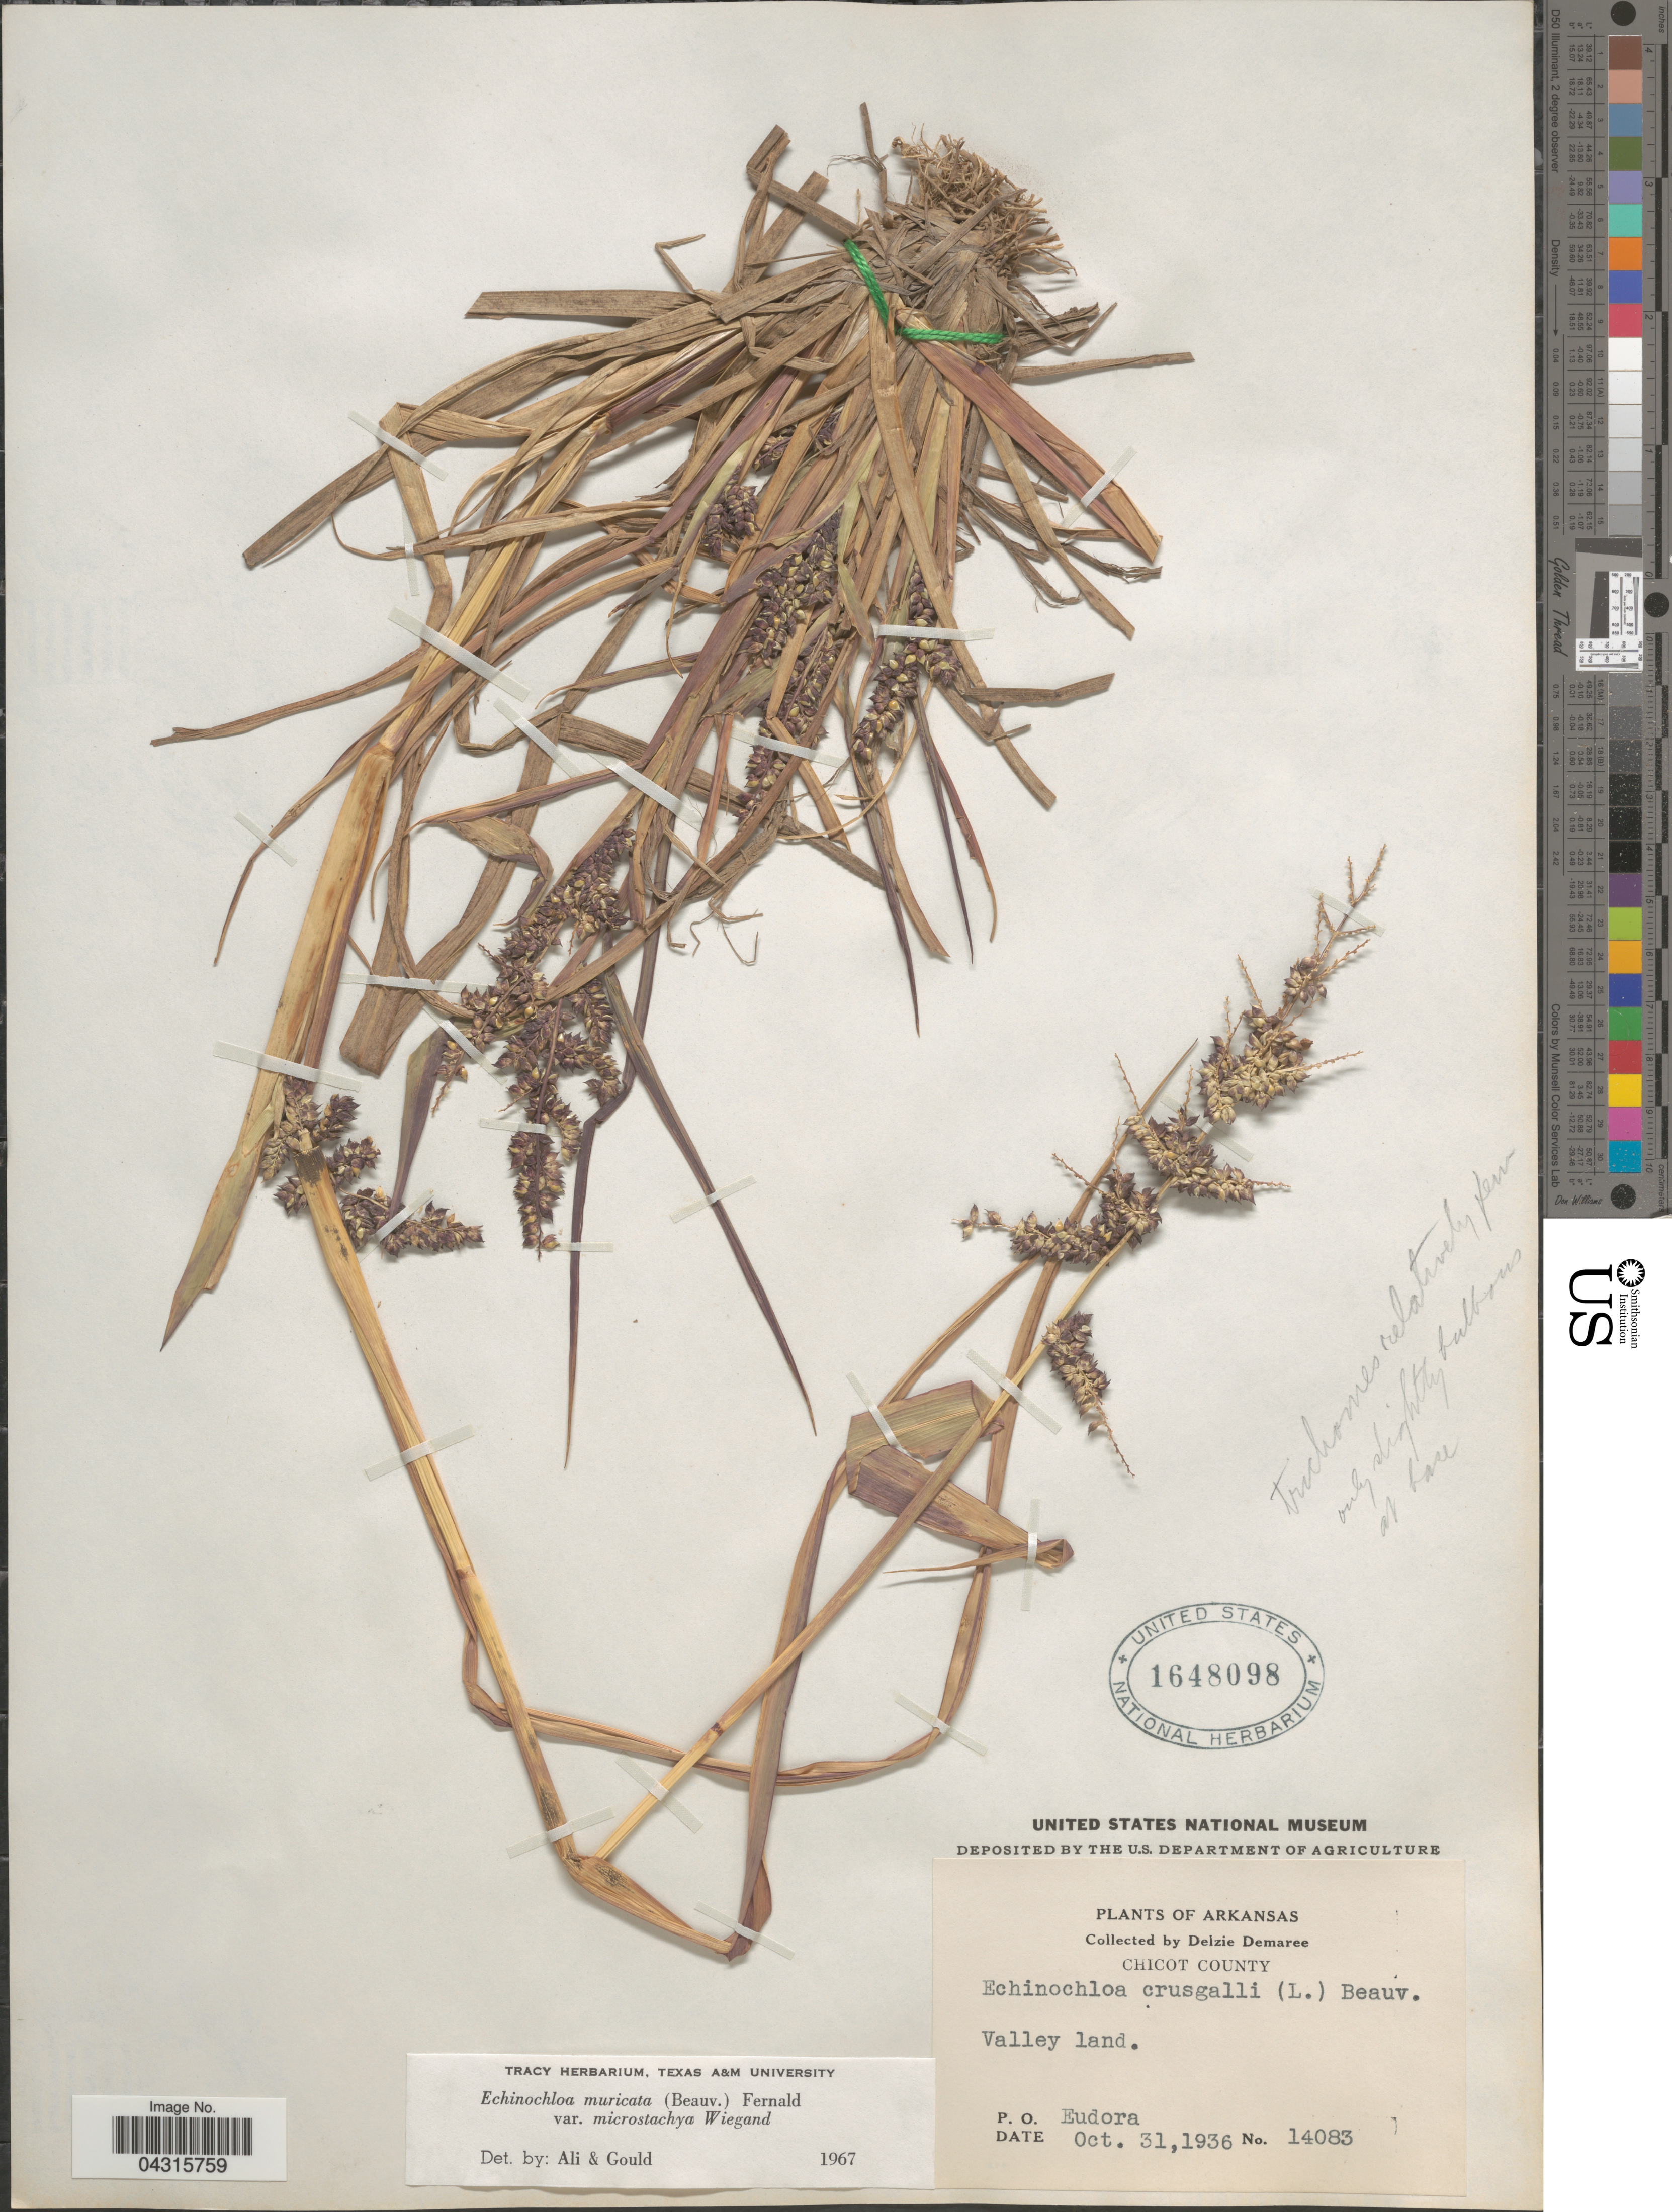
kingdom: Plantae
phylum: Tracheophyta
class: Liliopsida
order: Poales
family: Poaceae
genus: Echinochloa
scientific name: Echinochloa muricata var. microstachya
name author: Wiegand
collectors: D. Demaree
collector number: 14083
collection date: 1936-10-31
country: United States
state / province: Arkansas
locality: Chicot County. Valley land. P. O. Eudora.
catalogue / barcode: US 1648098